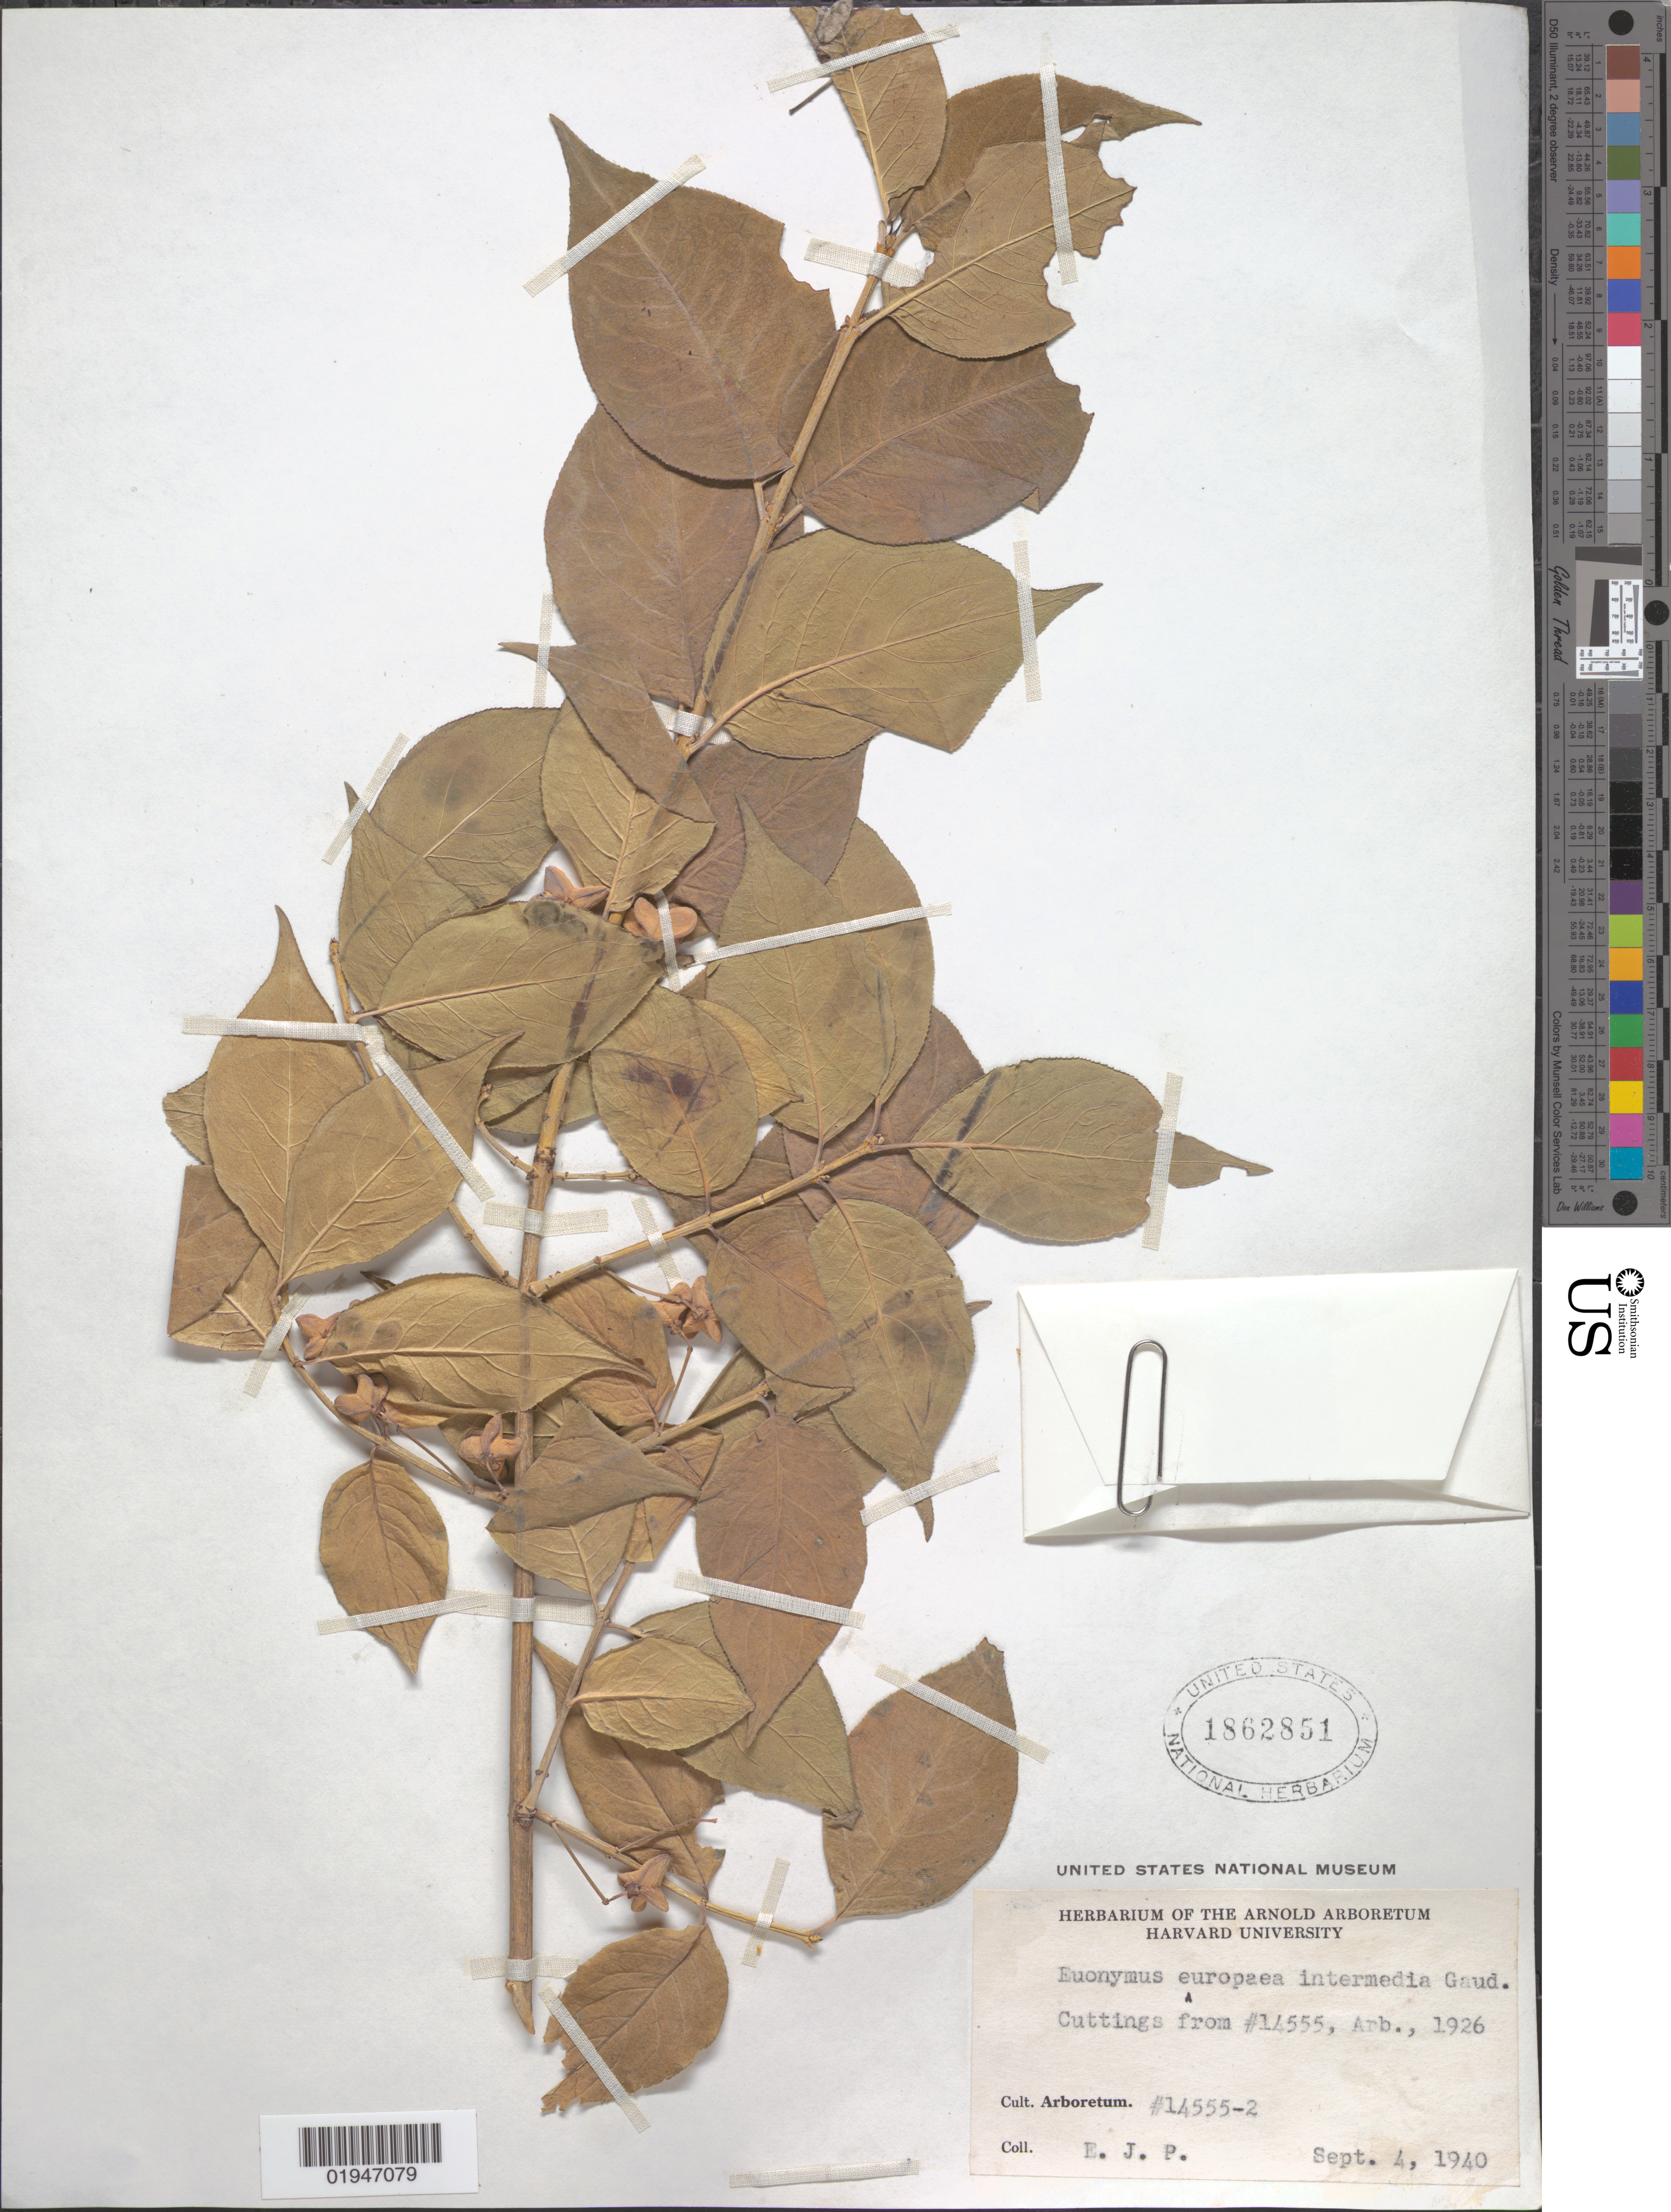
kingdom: Plantae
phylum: Tracheophyta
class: Magnoliopsida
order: Celastrales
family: Celastraceae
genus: Euonymus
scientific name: Euonymus europaeus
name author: L.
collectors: E. J. Palmer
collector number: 14555-2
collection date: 1940-09-04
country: United States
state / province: Massachusetts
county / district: Suffolk County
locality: Boston. Arnold Arboretum, Harvard Univ.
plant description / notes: From Label: "Cuttings from #14555, Arb., 1926"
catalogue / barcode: US 1862851